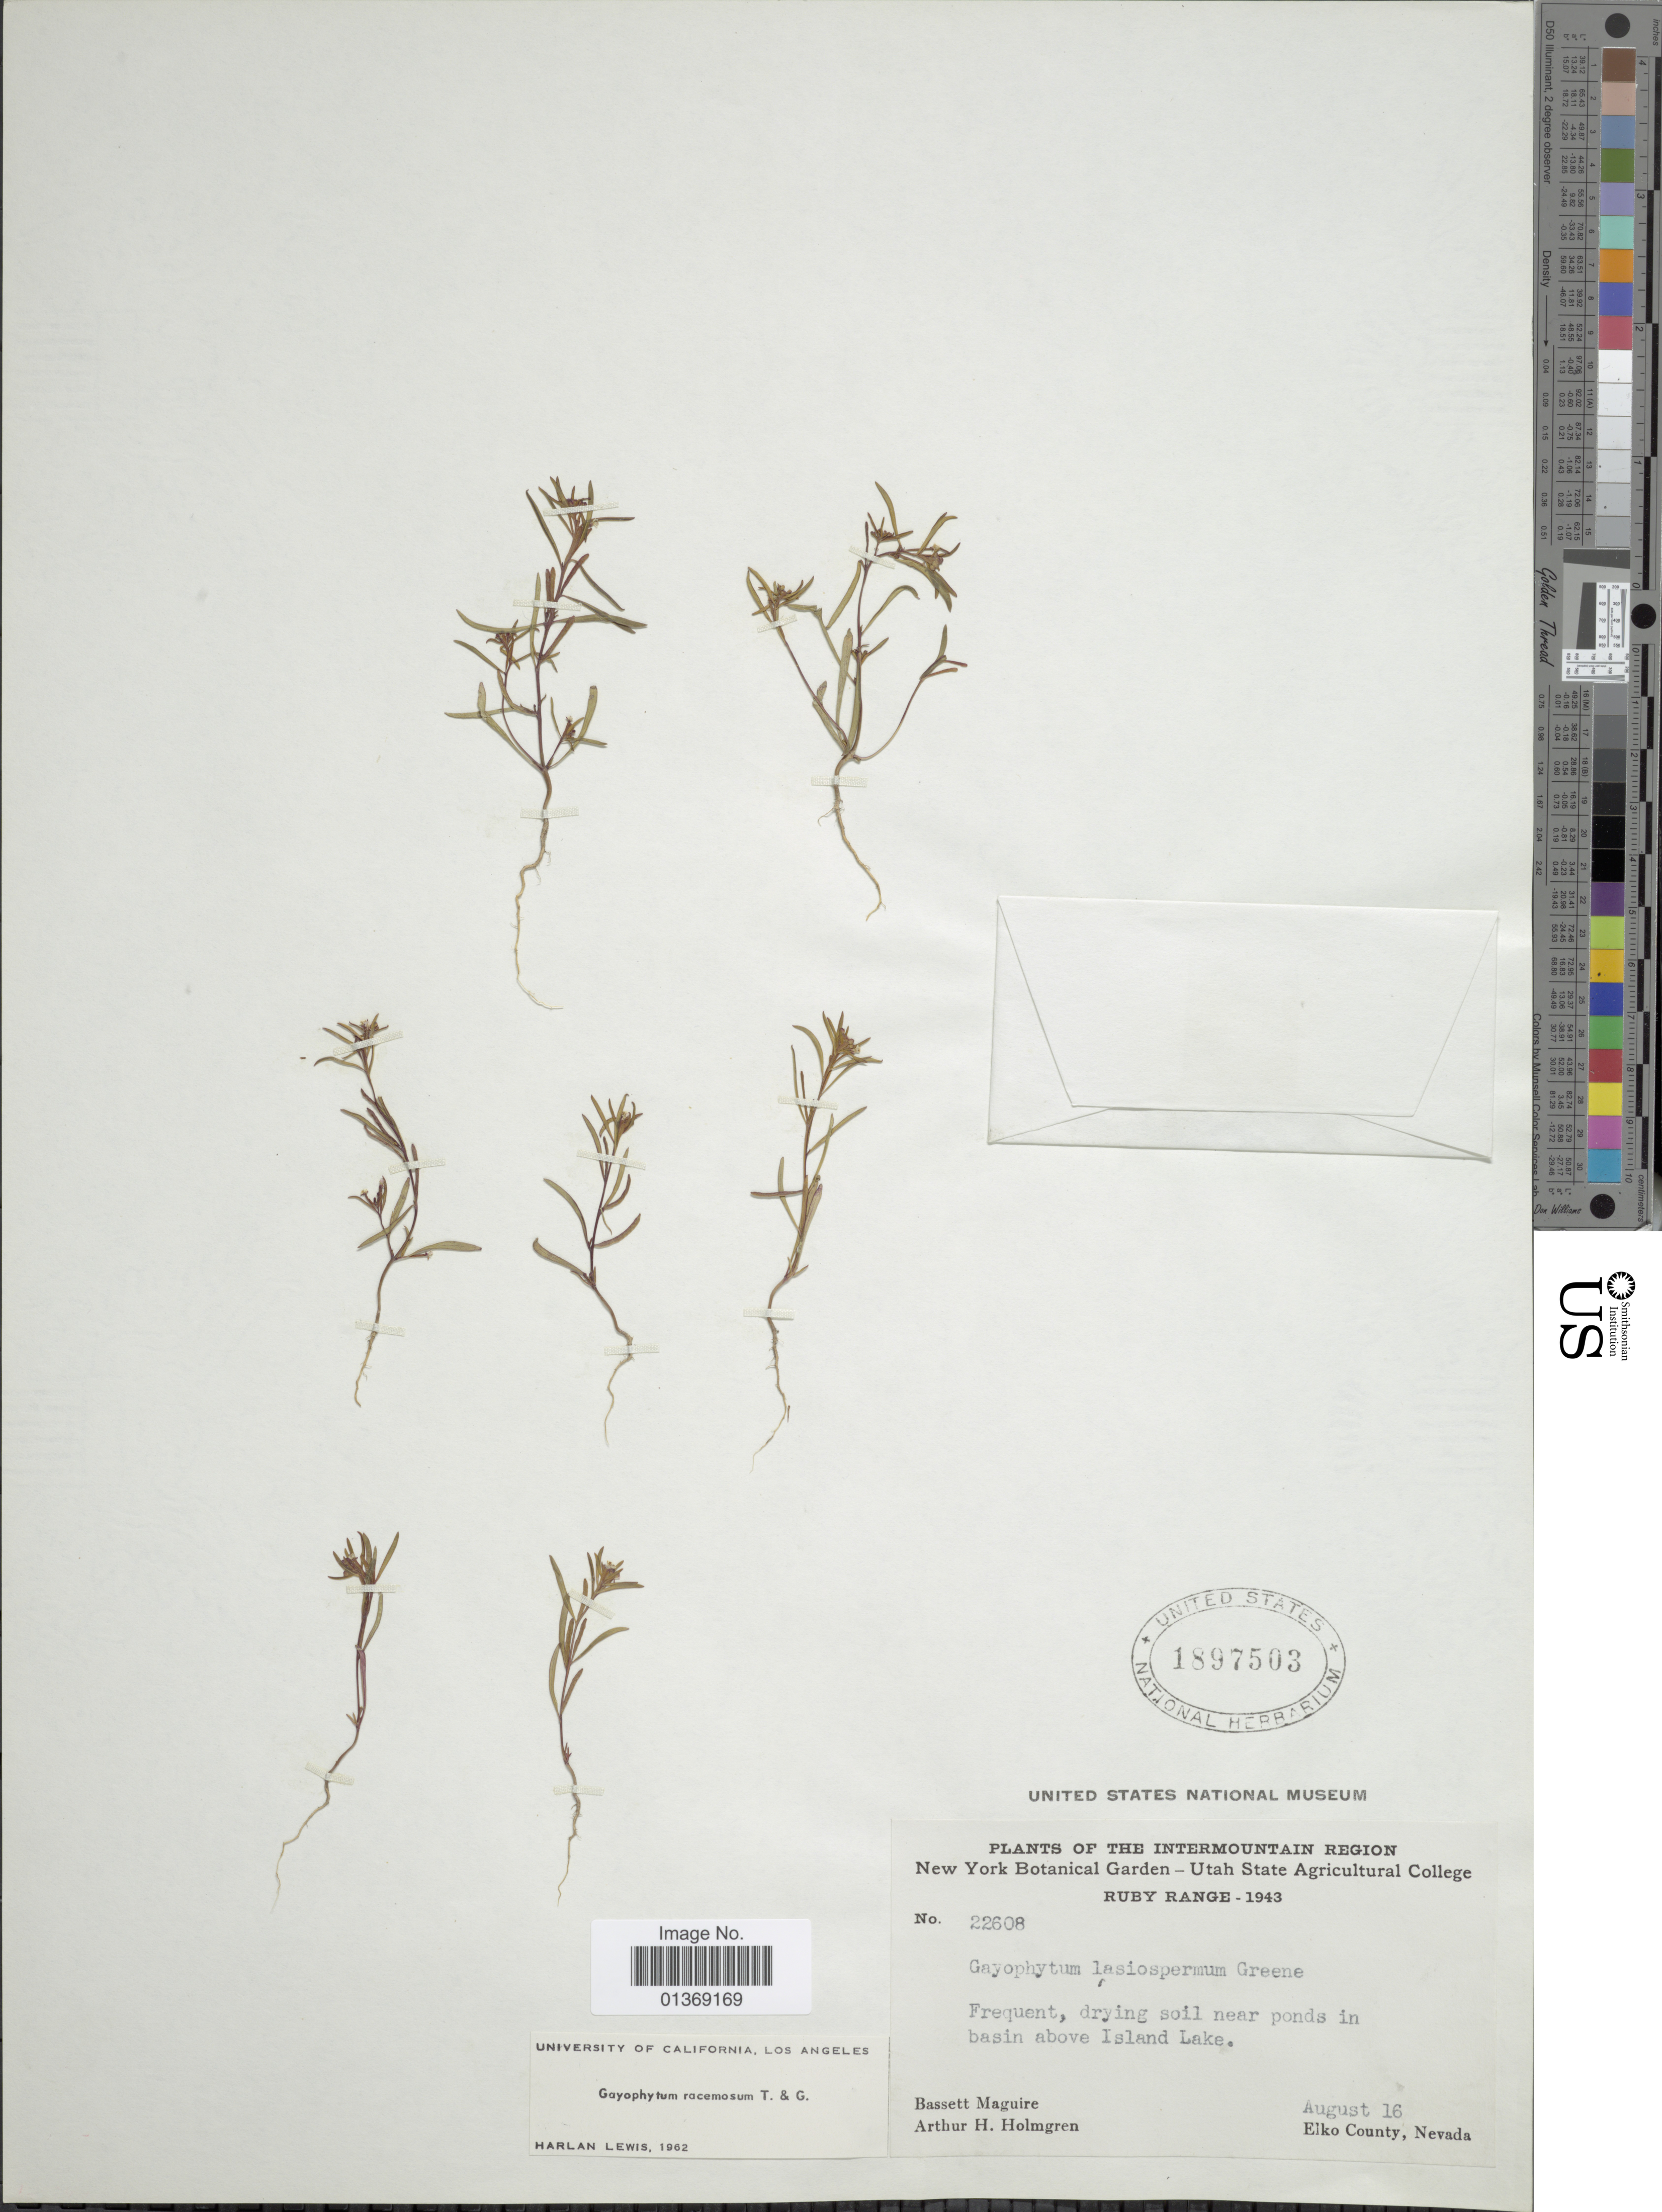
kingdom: Plantae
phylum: Tracheophyta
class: Magnoliopsida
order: Myrtales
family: Onagraceae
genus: Gayophytum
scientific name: Gayophytum racemosum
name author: Torr. & A. Gray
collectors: B. Maguire & A. H. Holmgren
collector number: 22608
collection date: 1943-08-16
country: United States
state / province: Nevada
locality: Intermountain region, Ruby Range, drying soil near ponds in basin above Island Lake, Elko County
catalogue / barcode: US 1897503